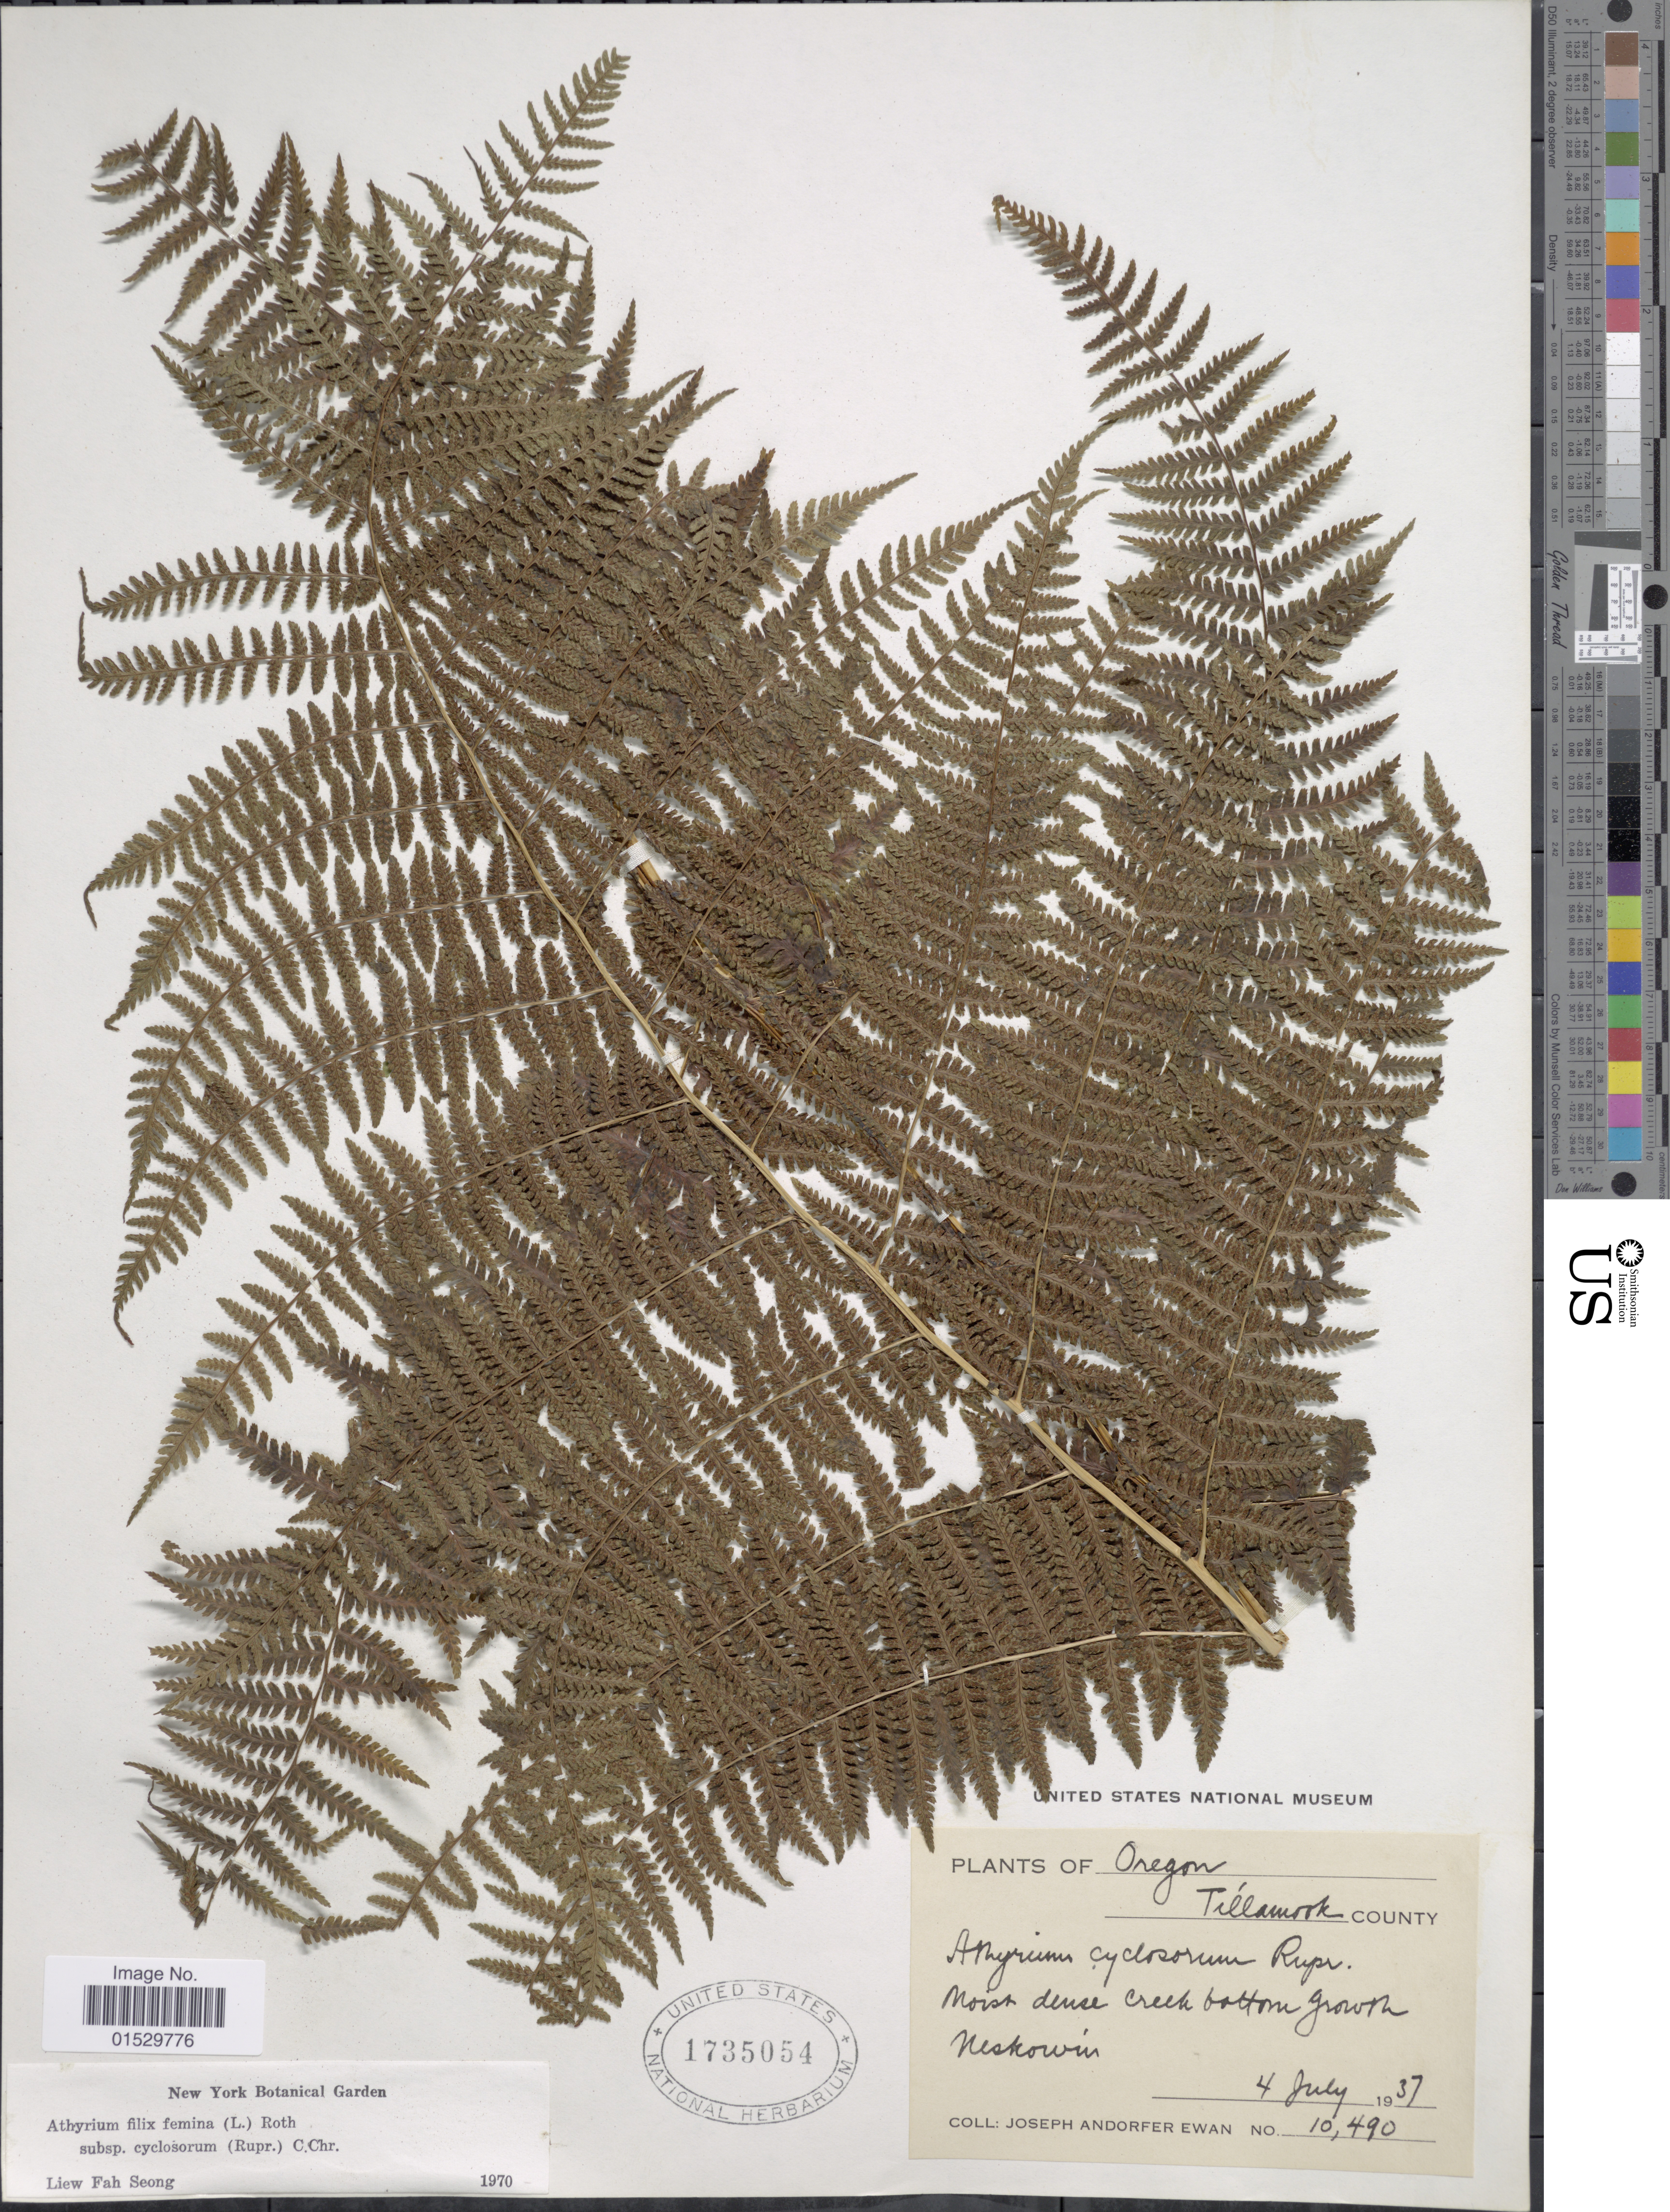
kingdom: Plantae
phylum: Tracheophyta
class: Polypodiopsida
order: Polypodiales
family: Athyriaceae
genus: Athyrium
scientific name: Athyrium filix-femina subsp. cyclosorum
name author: (Rupr.) C. Chr.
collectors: J. A. Ewan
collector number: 10490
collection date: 1937-07-04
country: United States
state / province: Oregon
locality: Tillamook County, moist dense creek bottom growth Neskowin.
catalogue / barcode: US 1735054